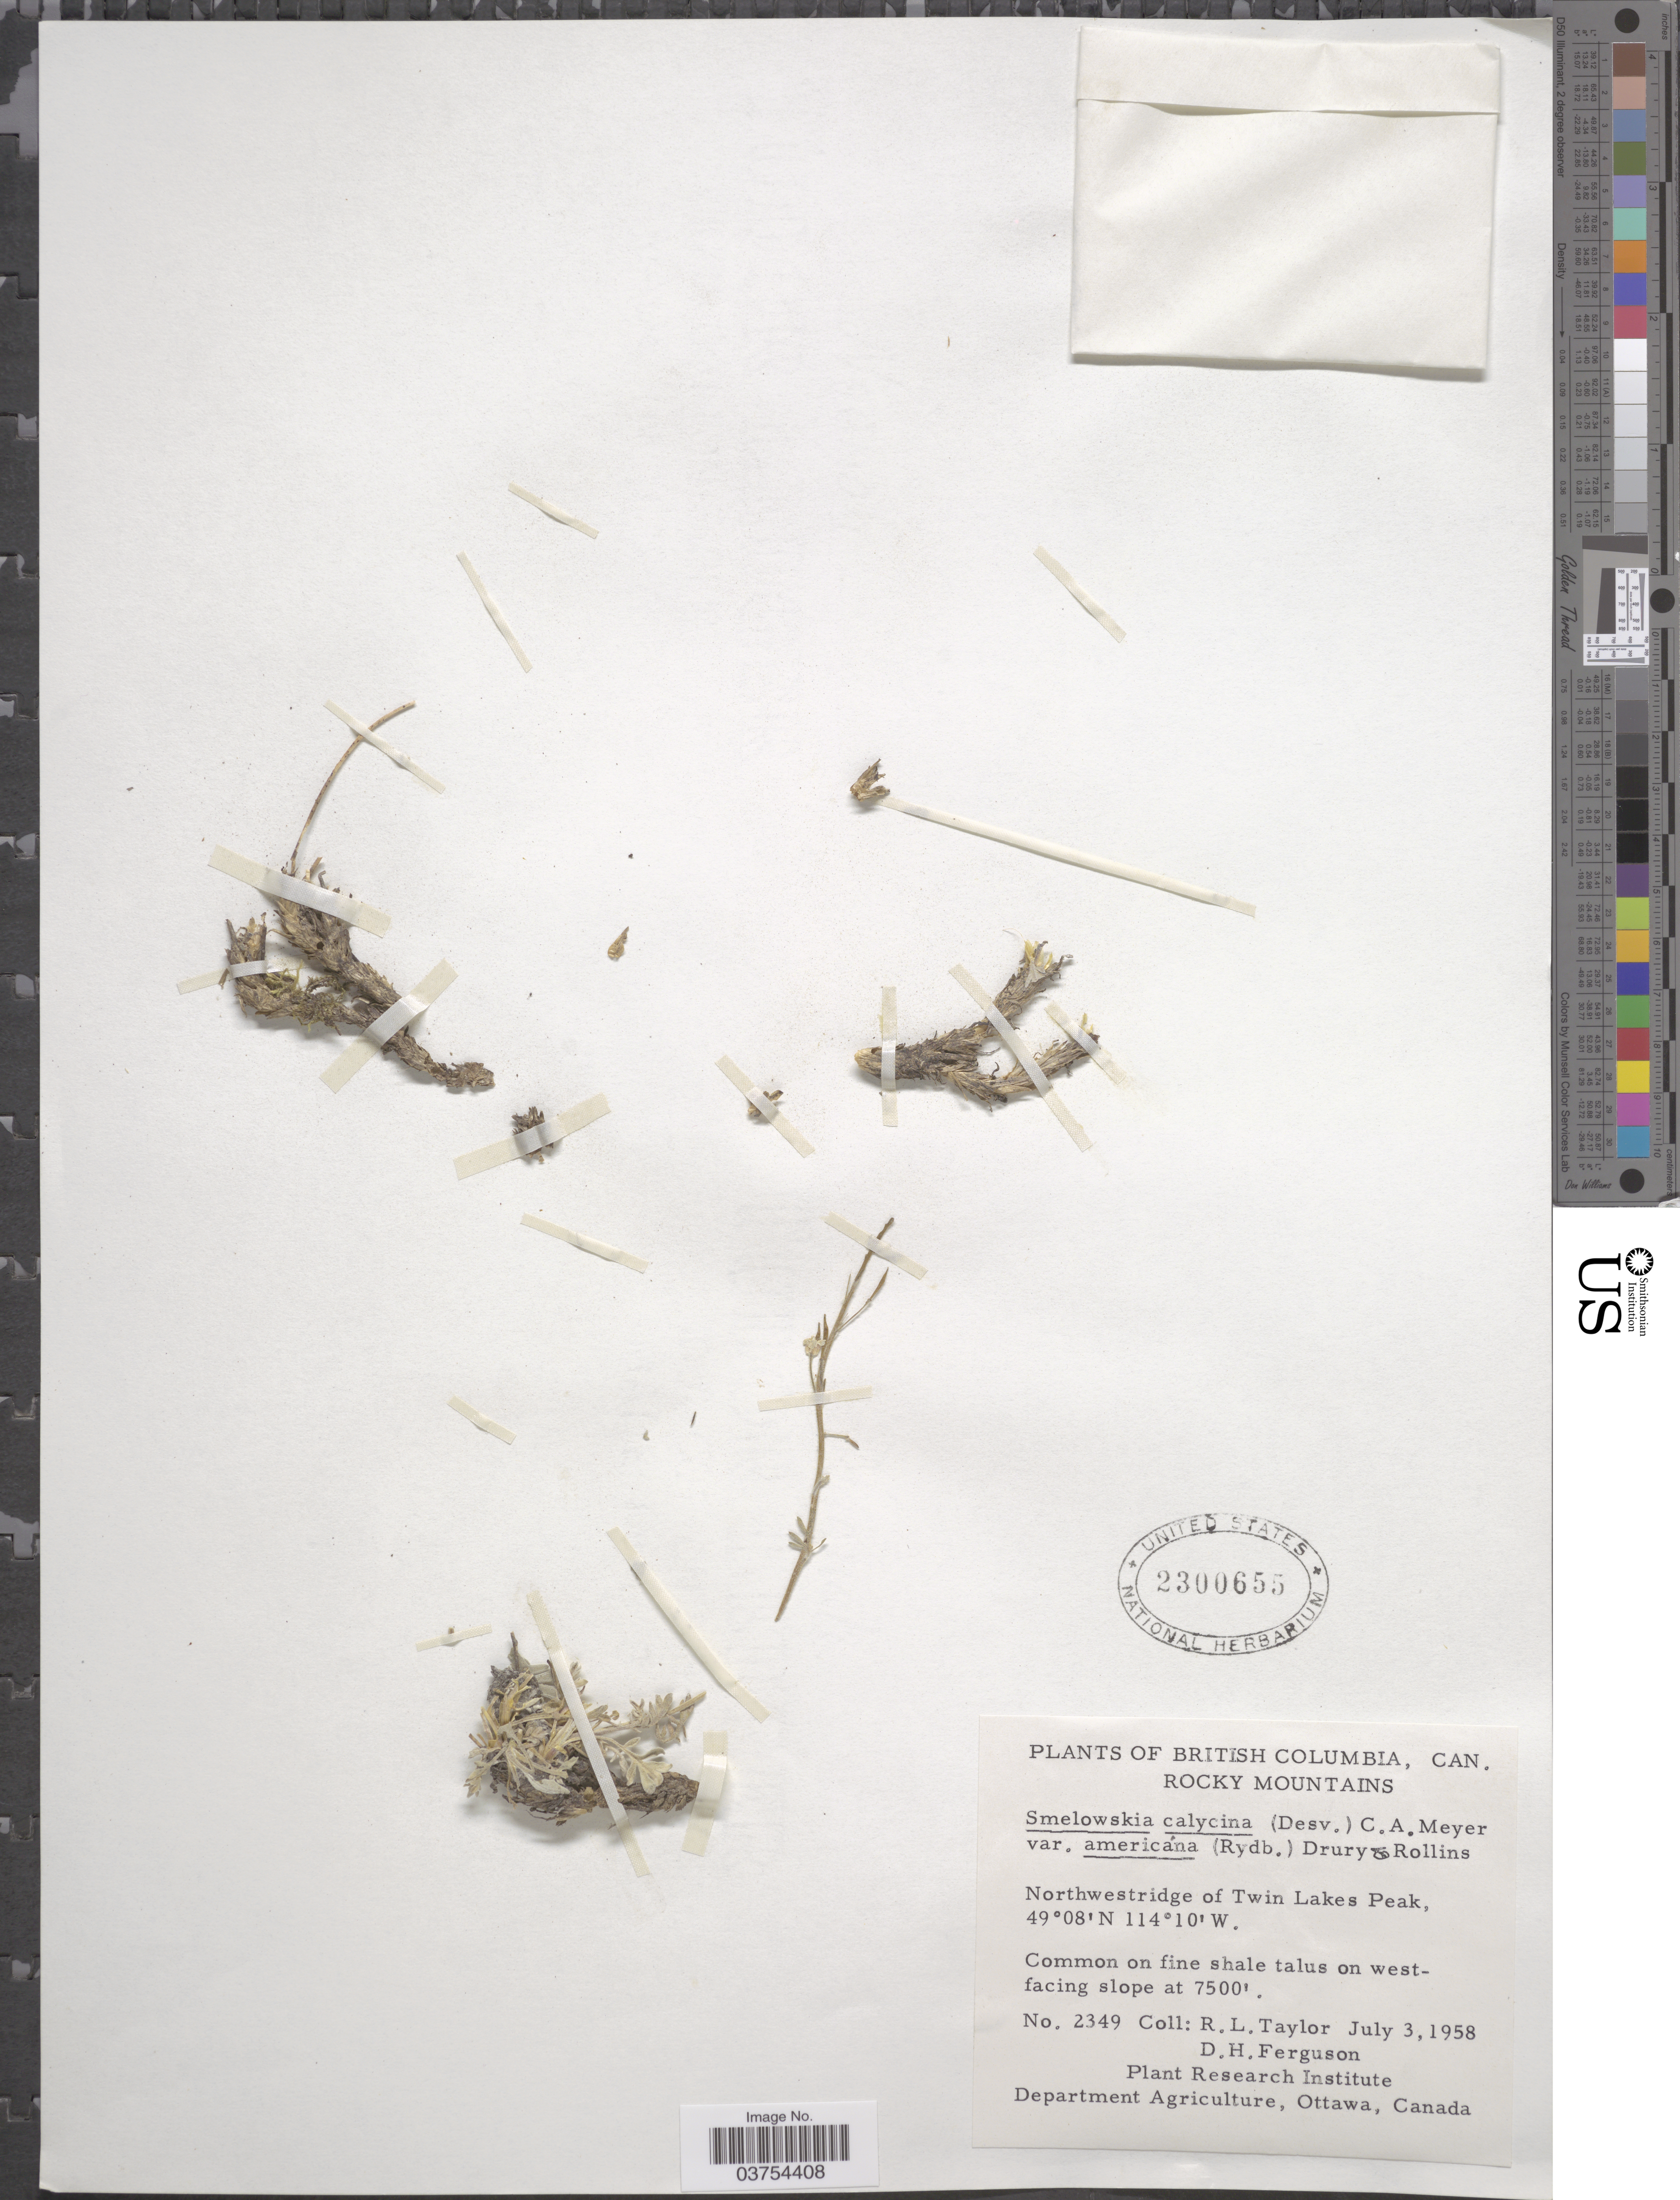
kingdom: Plantae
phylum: Tracheophyta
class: Magnoliopsida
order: Brassicales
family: Brassicaceae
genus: Smelowskia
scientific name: Smelowskia calycina var. americana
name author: (Regel & Herder) W.H.Drury & Rollins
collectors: R. Taylor & D. Ferguson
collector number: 2349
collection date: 1958-07-03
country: Canada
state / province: British Columbia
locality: Rocky Mountains. Northwestridge of Twin Lakes Peak. Common on fine shale talus on westfacing slope.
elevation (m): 2286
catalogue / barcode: US 2300655